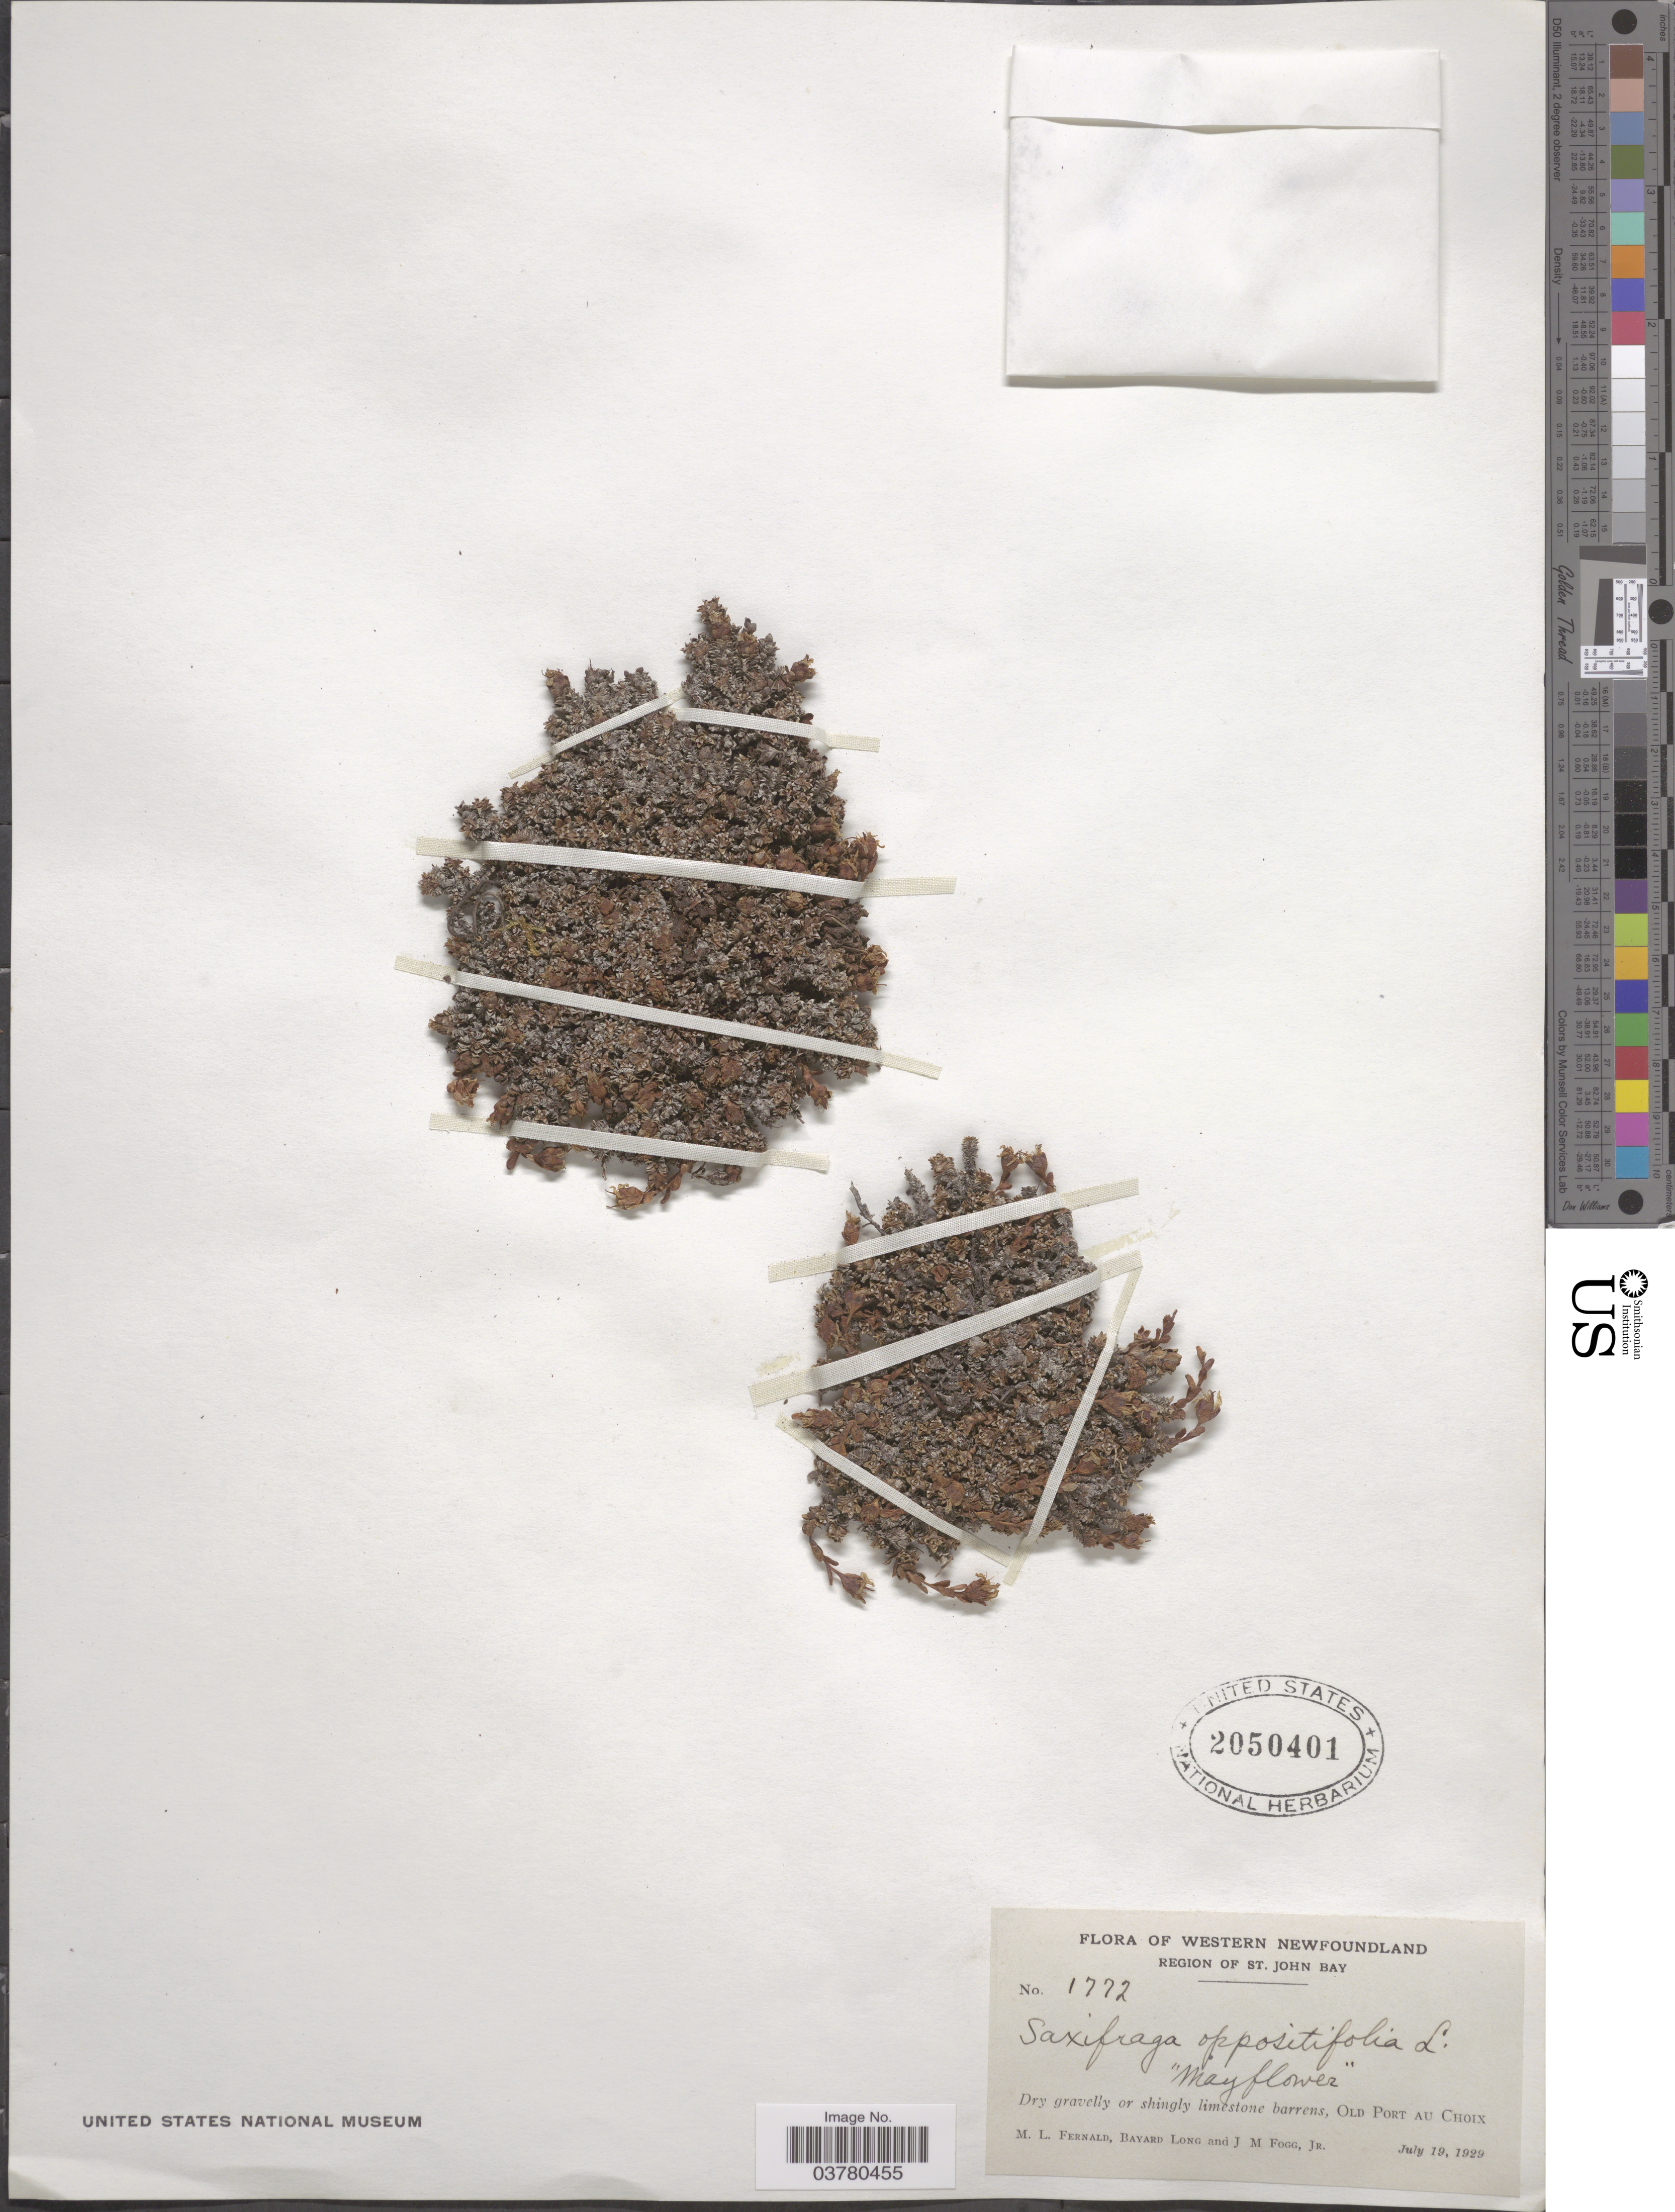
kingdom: Plantae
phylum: Tracheophyta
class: Magnoliopsida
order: Saxifragales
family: Saxifragaceae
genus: Saxifraga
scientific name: Saxifraga oppositifolia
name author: L.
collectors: M. L. Fernald, B. Long & J. Fogg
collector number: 1772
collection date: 1929-07-19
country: Canada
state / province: Newfoundland and Labrador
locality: Western Newfoundland. Region of St. John Bay. Old Port au Choix.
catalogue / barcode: US 2050401